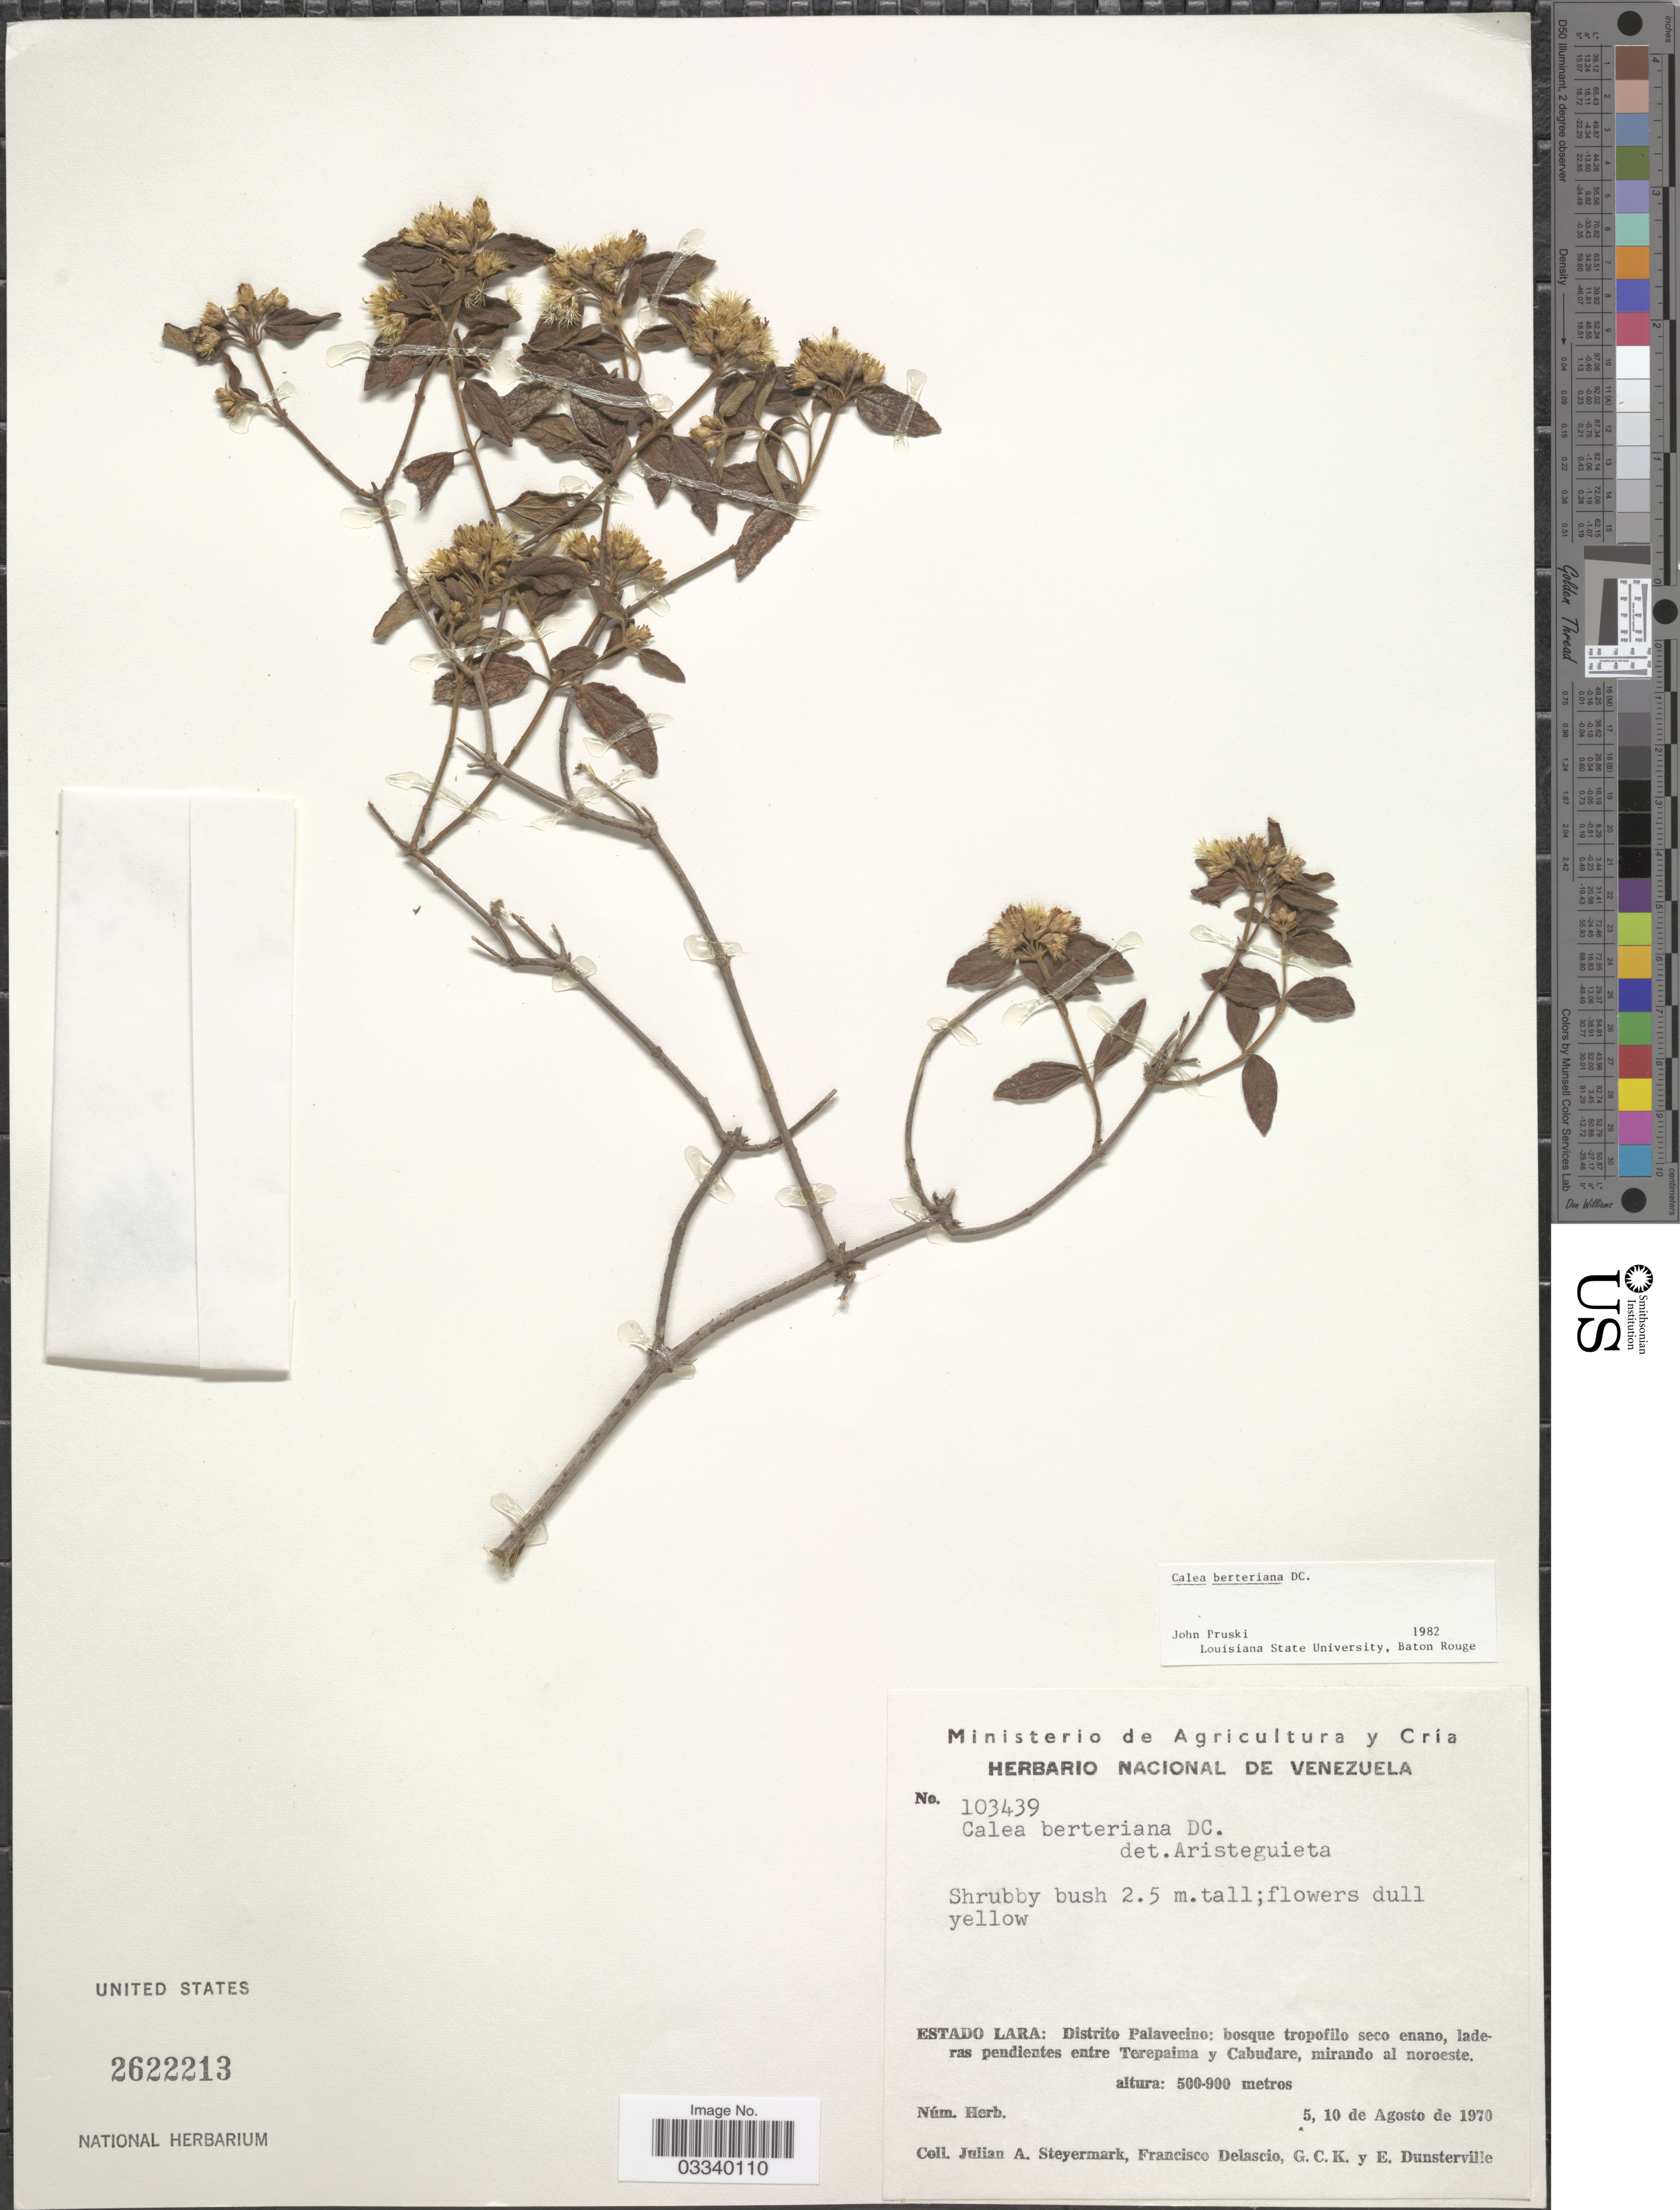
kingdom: Plantae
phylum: Tracheophyta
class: Magnoliopsida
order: Asterales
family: Asteraceae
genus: Calea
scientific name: Calea berteriana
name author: DC.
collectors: J. Steyermark, F. Delascio, G. C. K. Dunsterville & E. Dunsterville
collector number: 103439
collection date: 1970-08-05/1970-08-10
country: Venezuela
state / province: Lara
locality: Distrito Palavecino: bosque tropofilo seco enano, laderas pendientes entre Terepaima y Cabudare, mirando al noroeste.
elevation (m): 500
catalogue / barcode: US 2622213